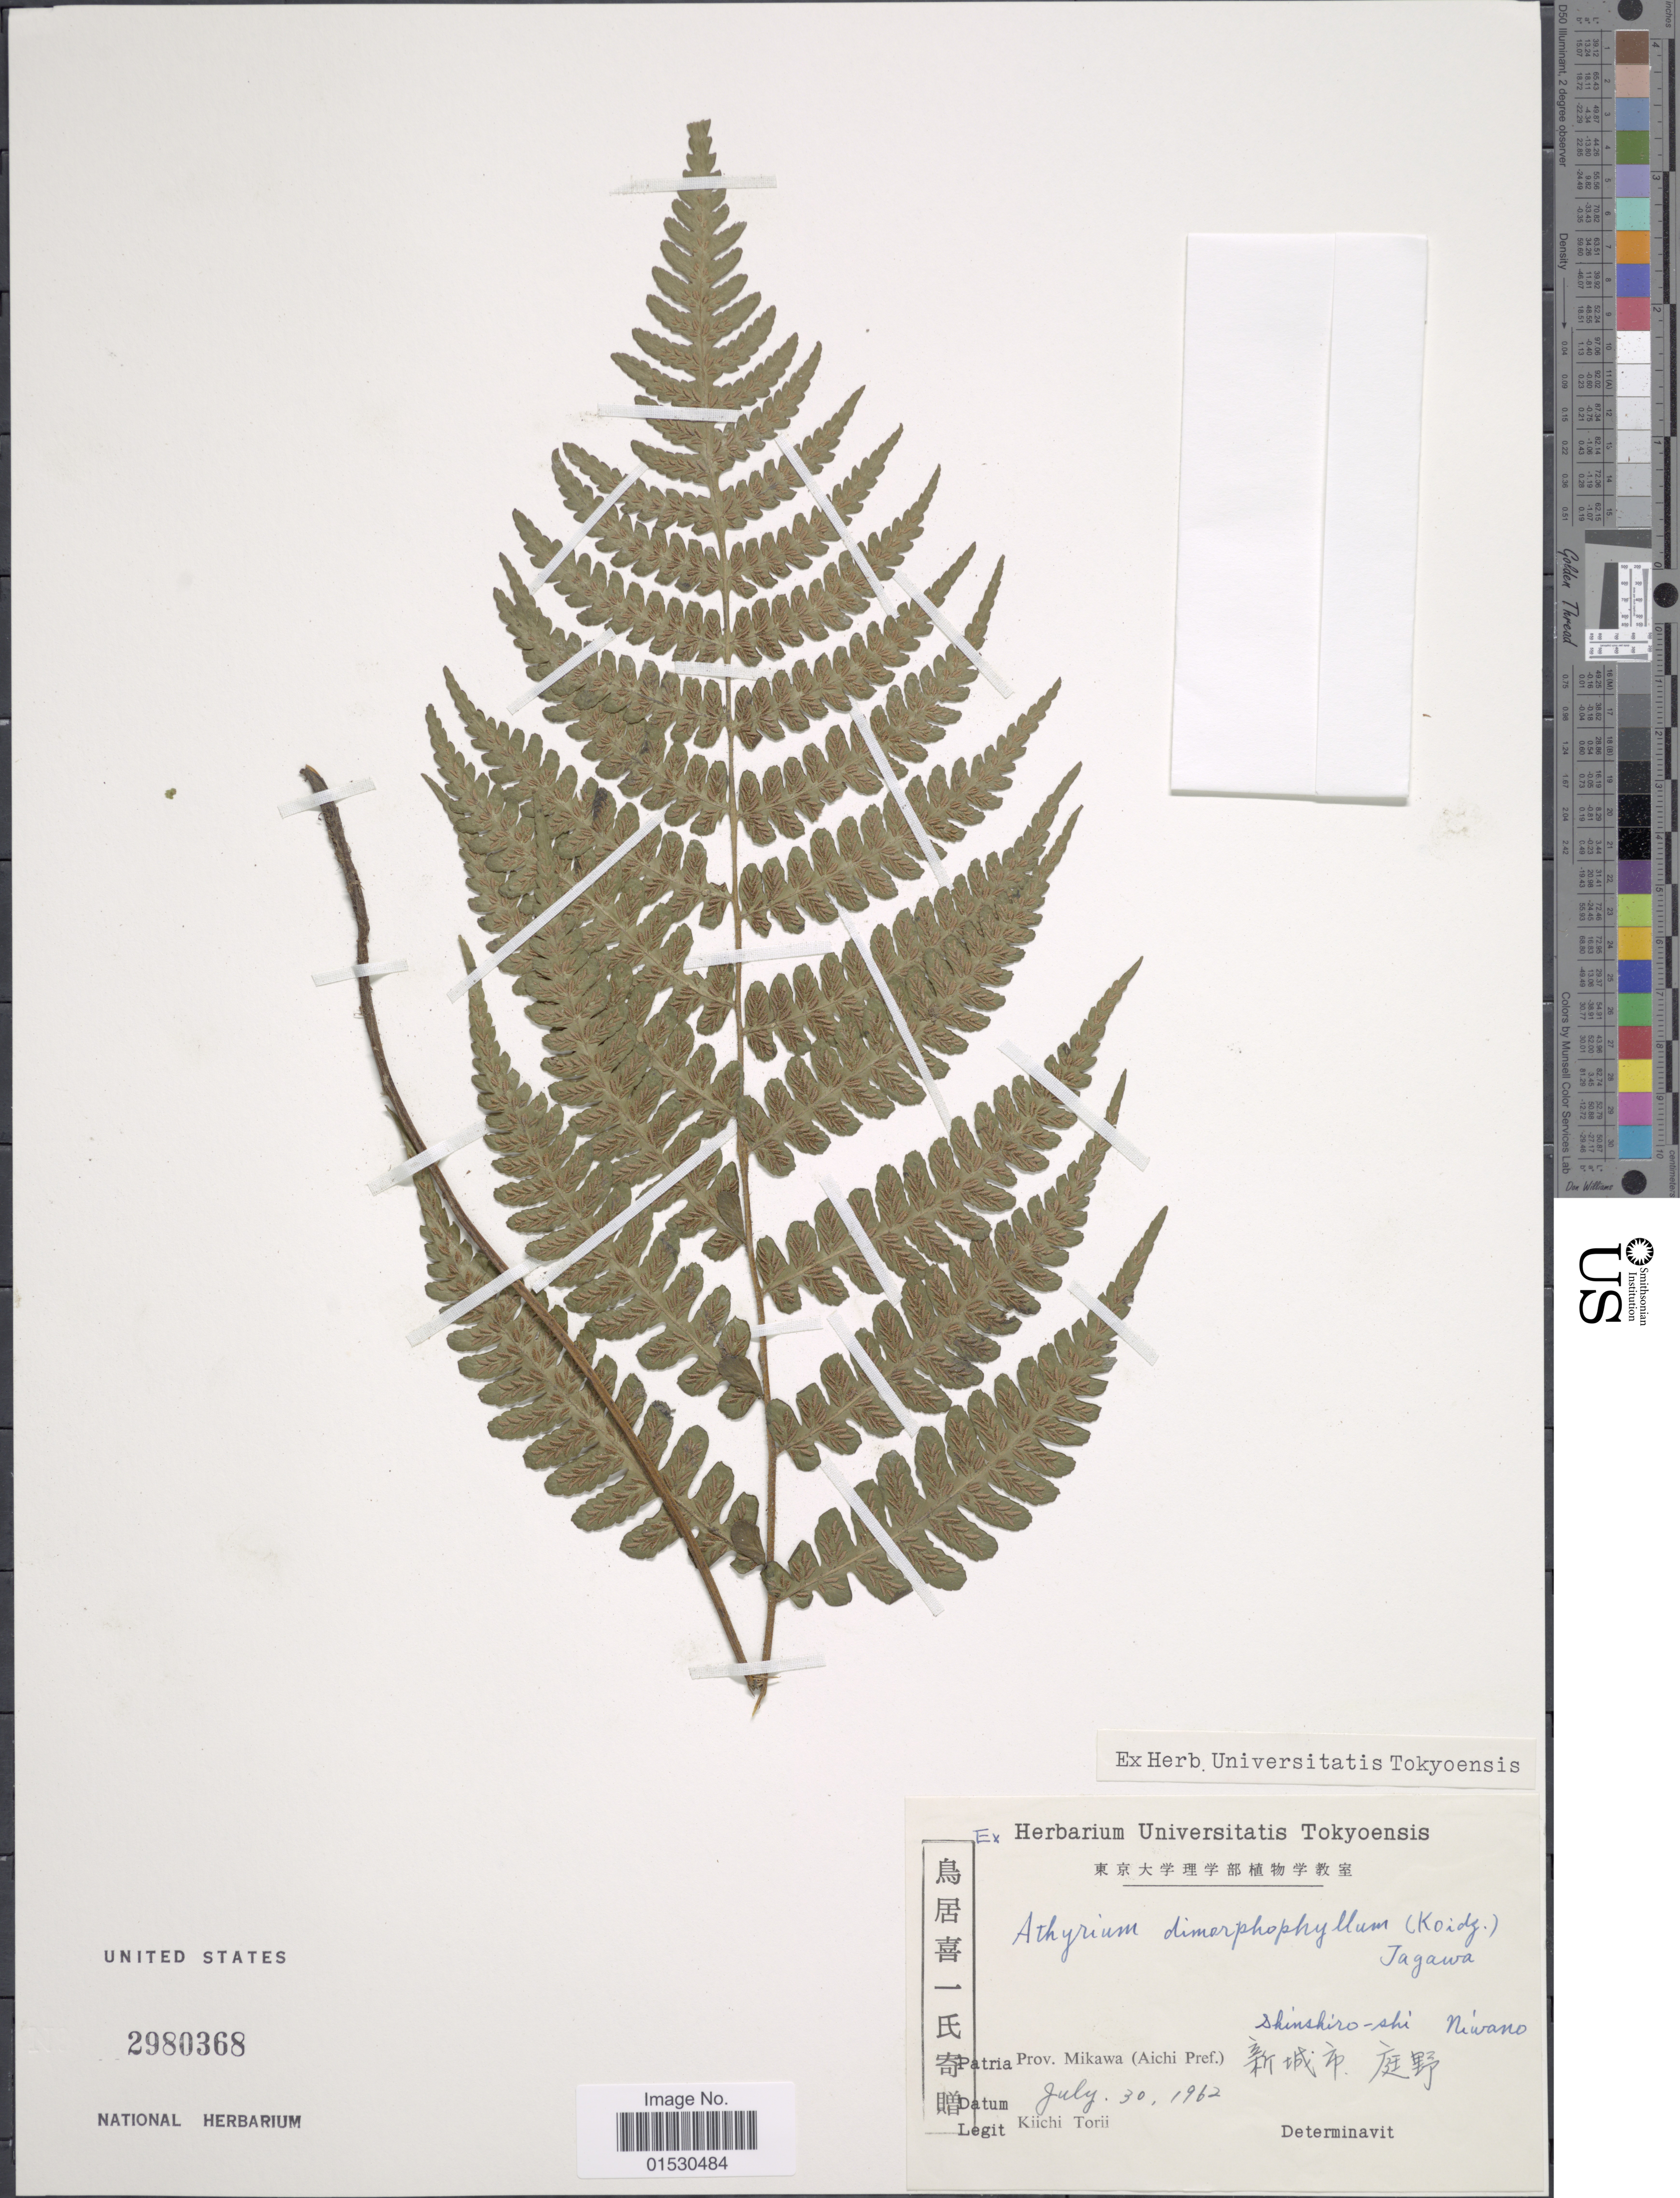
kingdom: Plantae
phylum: Tracheophyta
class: Polypodiopsida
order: Polypodiales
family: Athyriaceae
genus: Athyrium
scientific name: Athyrium dimicrophyllum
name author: (Koidz.) Tagawa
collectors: K. Torii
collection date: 1962-07-30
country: Japan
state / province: Aiti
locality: Prov. Mikawa (Aichi Pref.) Shinshiro-shi Niwano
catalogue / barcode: US 2980368